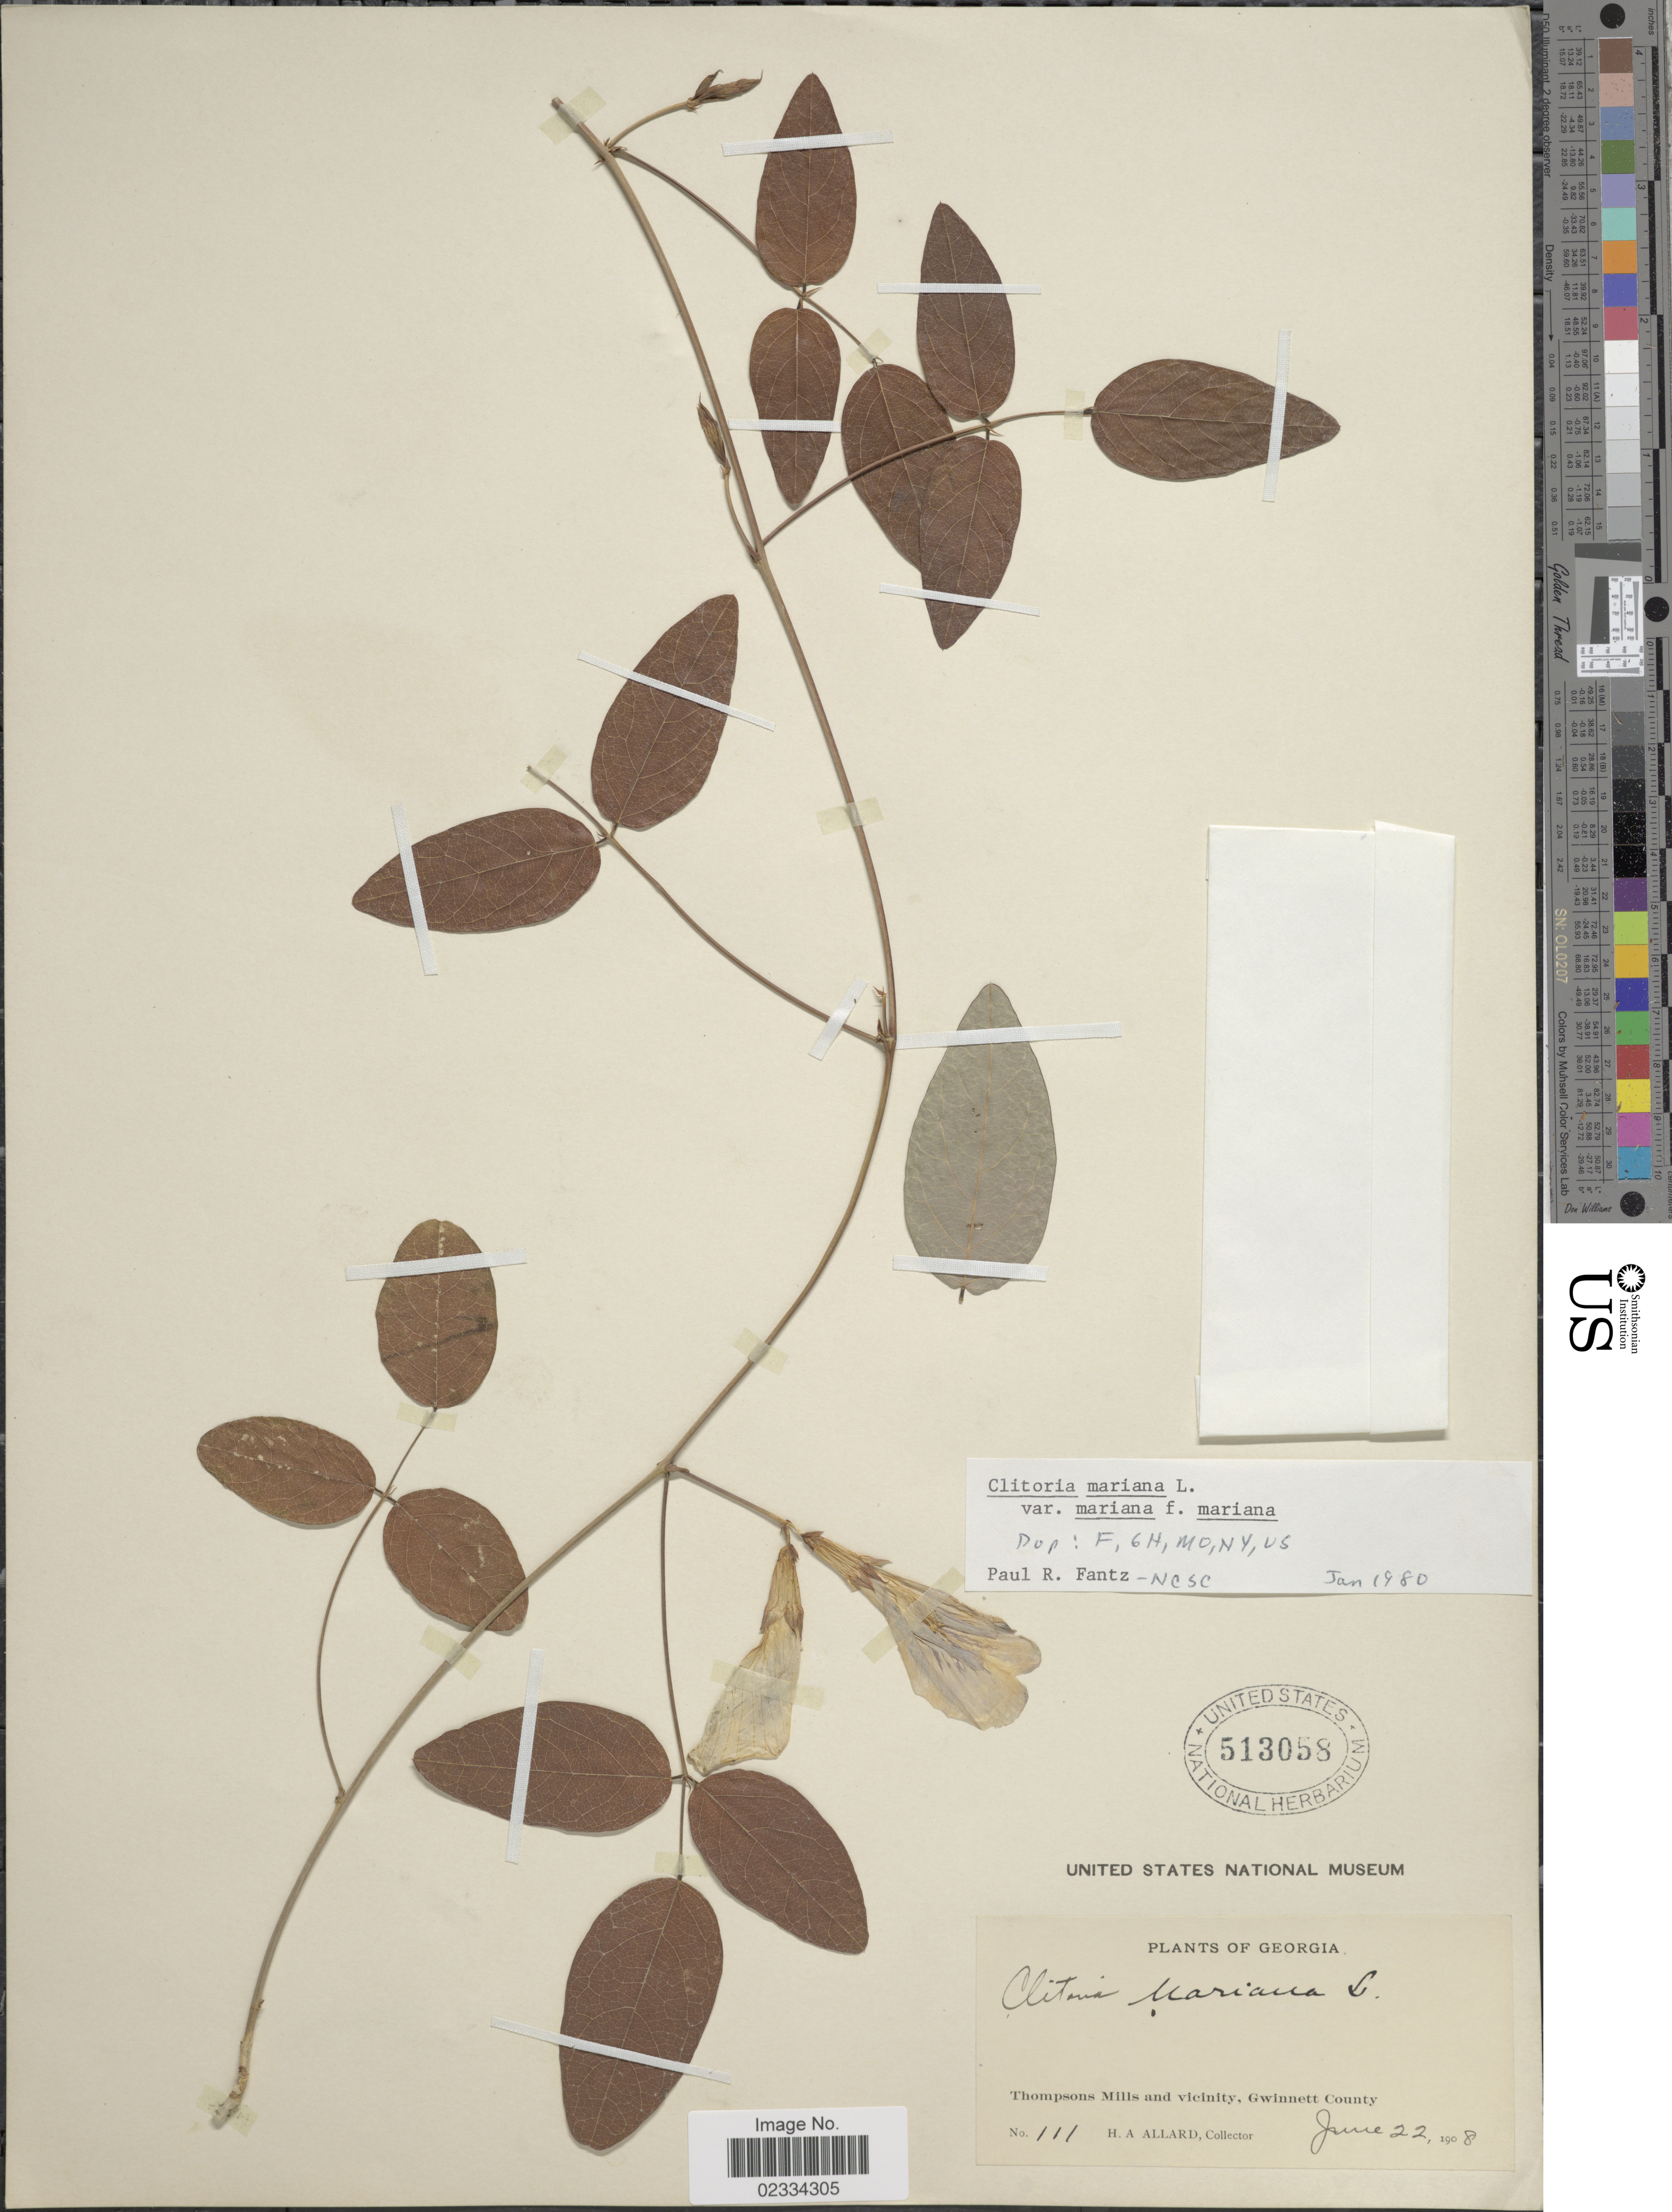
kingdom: Plantae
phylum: Tracheophyta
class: Magnoliopsida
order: Fabales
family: Fabaceae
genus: Clitoria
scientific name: Clitoria mariana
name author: L.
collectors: H. A. Allard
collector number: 111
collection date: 1908-06-22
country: United States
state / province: Georgia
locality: Thompsons Mills and vicinity, Gwinnett County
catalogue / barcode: US 513058